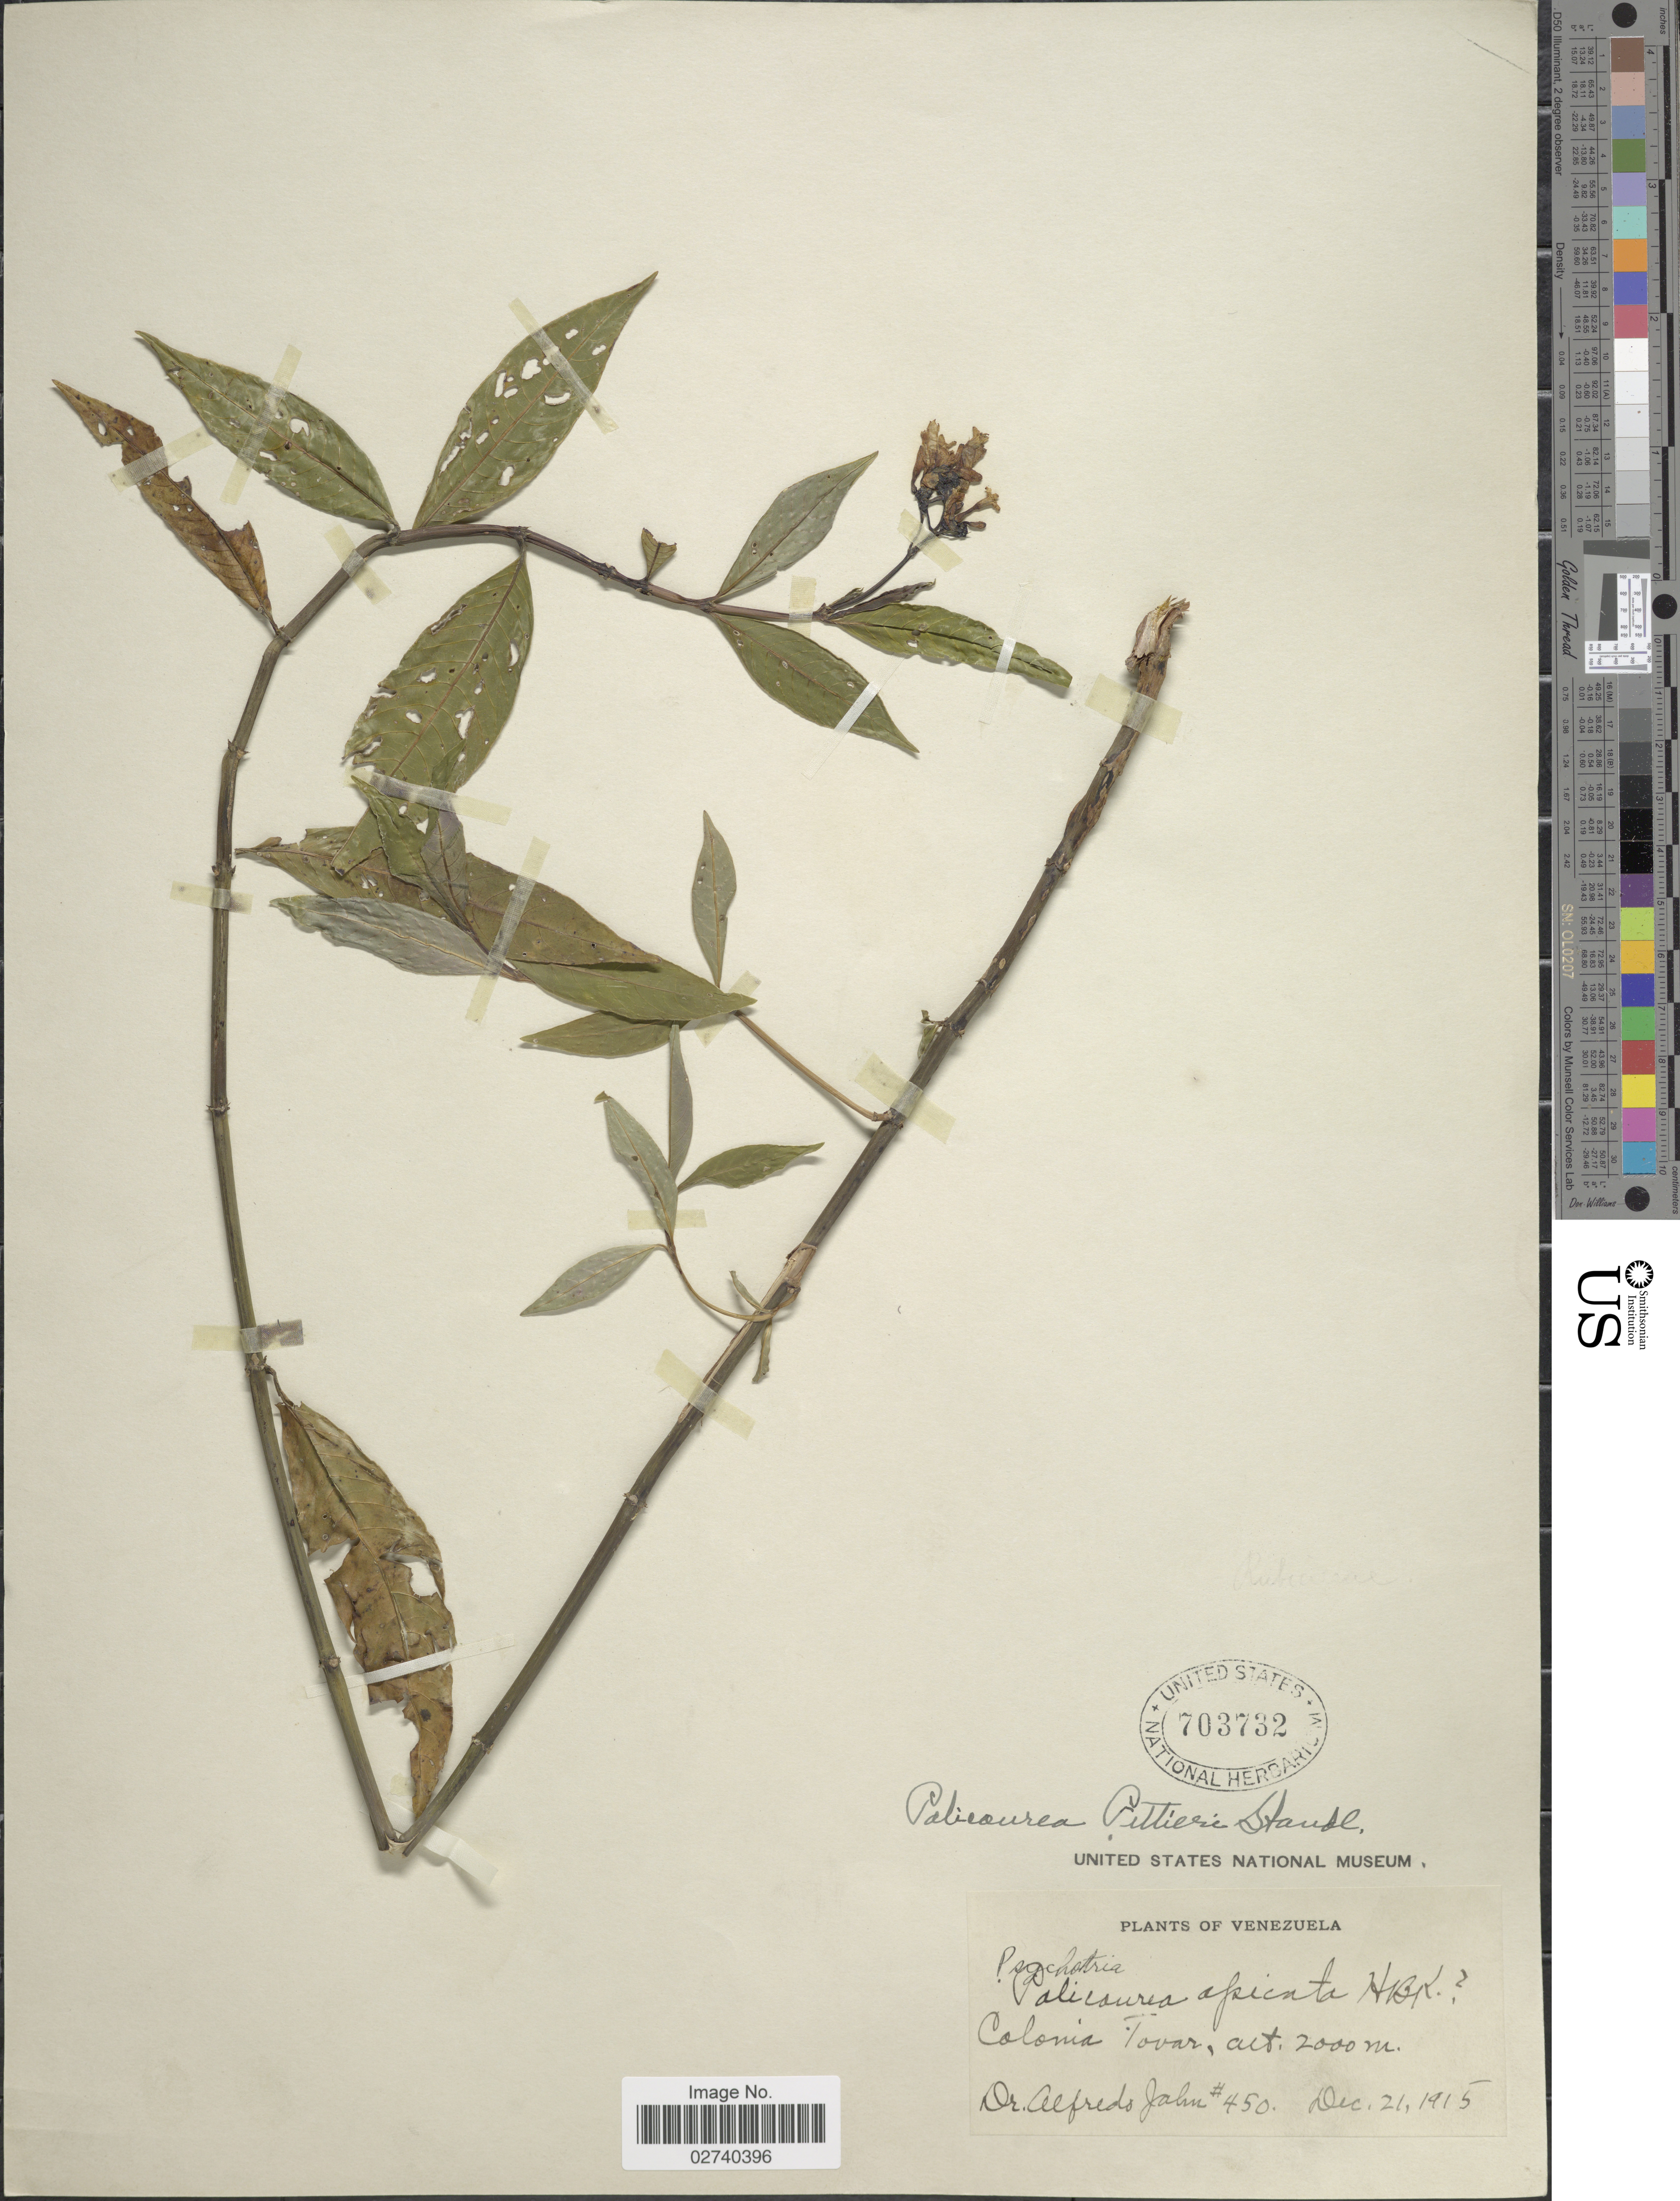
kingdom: Plantae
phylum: Tracheophyta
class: Magnoliopsida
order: Gentianales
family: Rubiaceae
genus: Palicourea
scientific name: Palicourea pittieri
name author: Standl.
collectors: A. Jahn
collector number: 450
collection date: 1915-12-21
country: Venezuela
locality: Colonia Tovar.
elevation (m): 2000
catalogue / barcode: US 703732